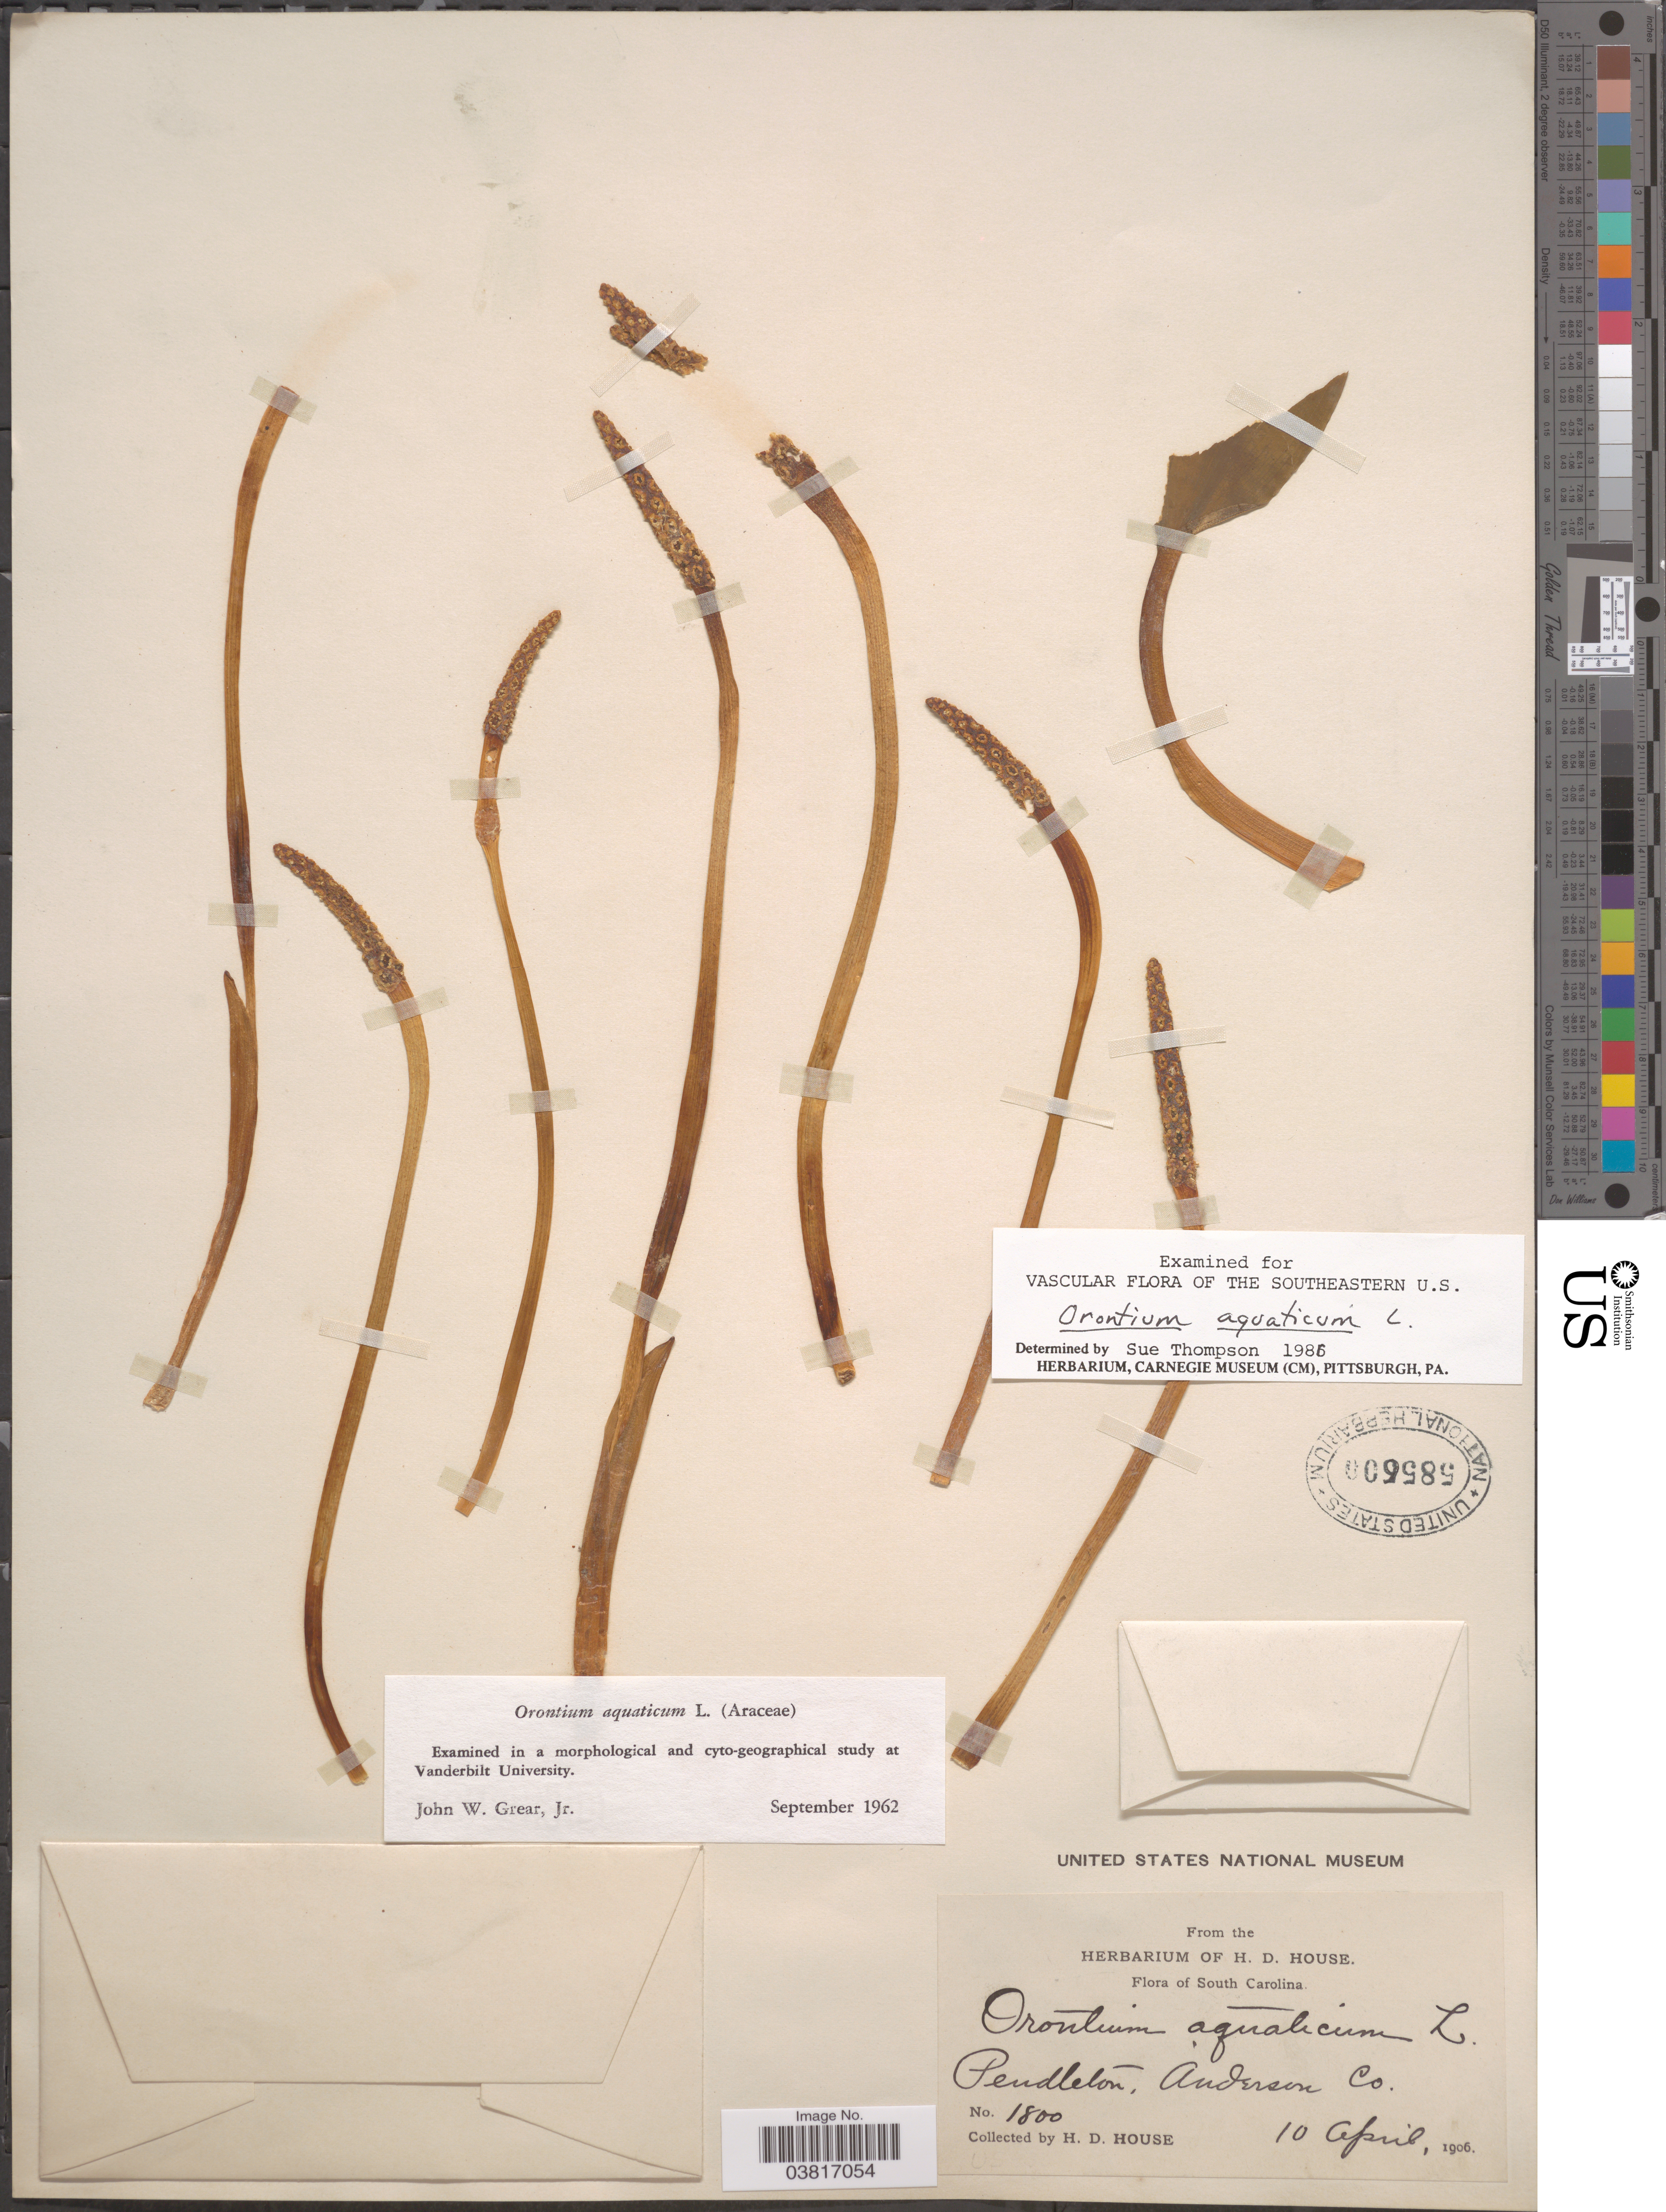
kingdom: Plantae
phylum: Tracheophyta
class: Liliopsida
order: Alismatales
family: Araceae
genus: Orontium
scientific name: Orontium aquaticum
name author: L.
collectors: H. D. House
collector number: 1800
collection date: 1906-04-10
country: United States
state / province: South Carolina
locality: Pendleton, Anderson Co.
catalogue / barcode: US 585600